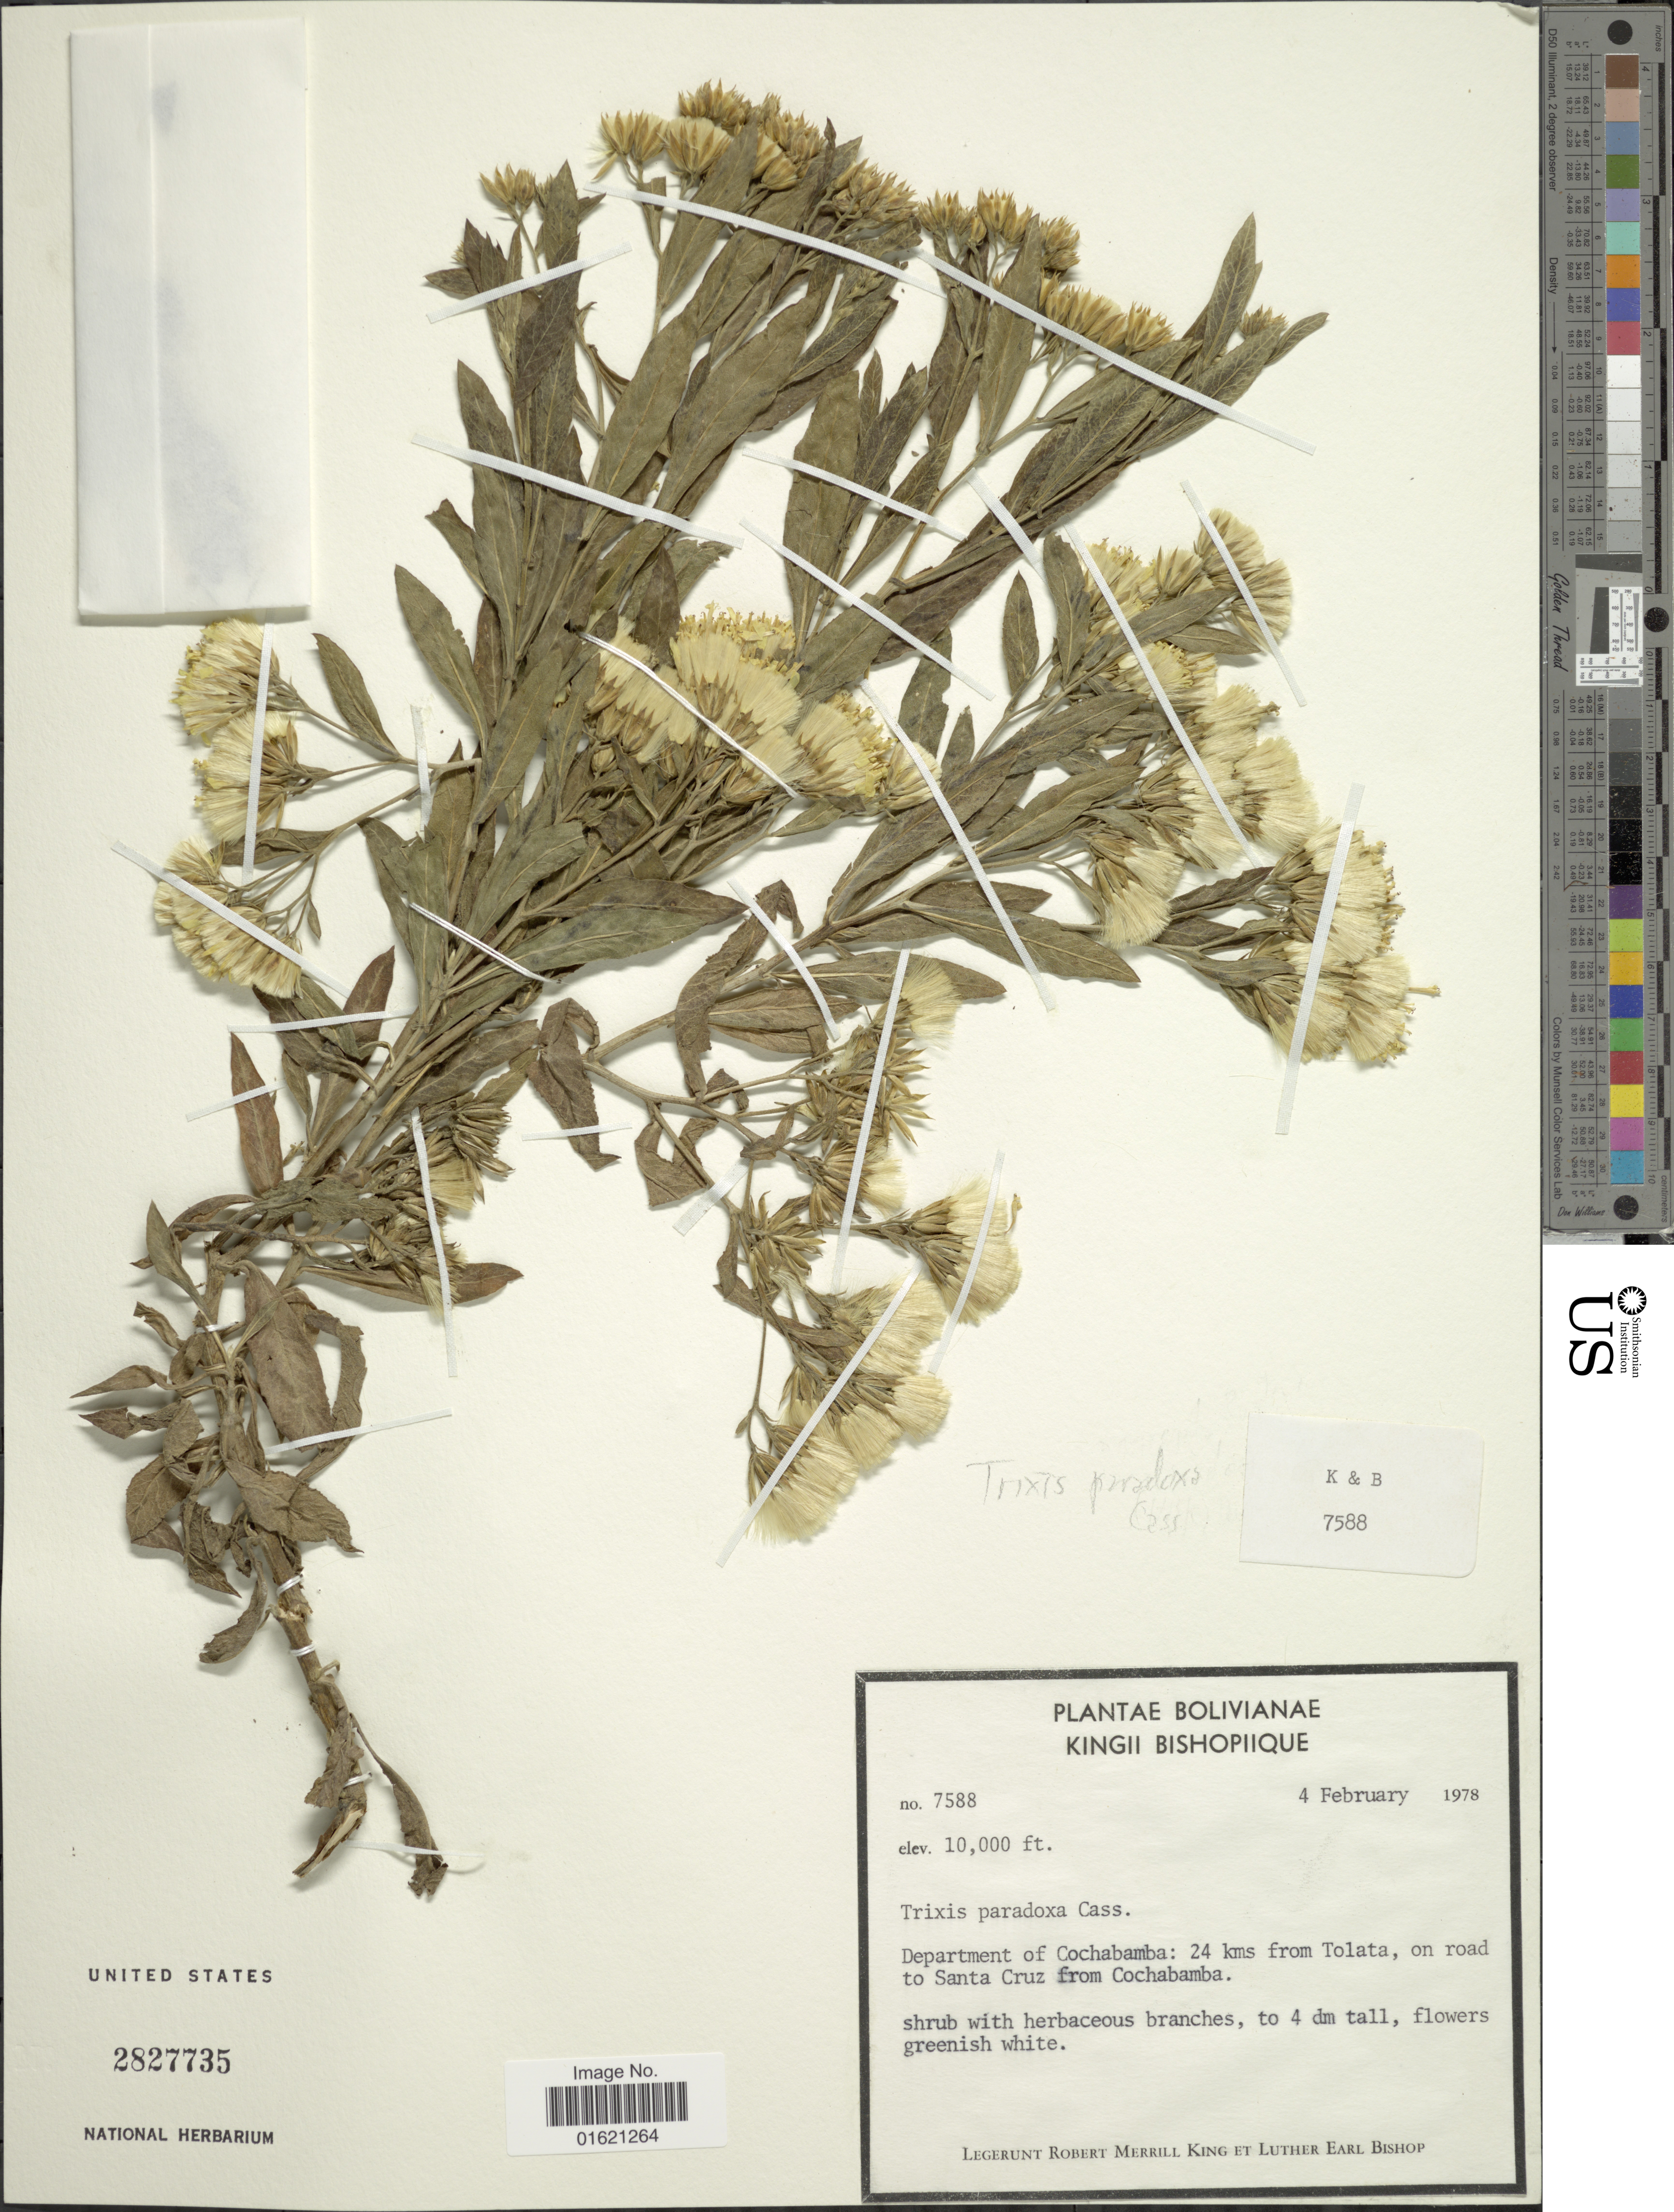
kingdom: Plantae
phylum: Tracheophyta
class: Magnoliopsida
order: Asterales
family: Asteraceae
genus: Trixis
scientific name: Trixis cacalioides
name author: (Kunth) D. Don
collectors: R. M. King & L. E. Bishop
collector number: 7588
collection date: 1978-02-04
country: Bolivia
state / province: Cochabamba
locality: Department of Cochabamba: 24 kms from Tolata, on road to Santa Cruz from Cochabamba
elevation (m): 3048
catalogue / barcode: US 2827735